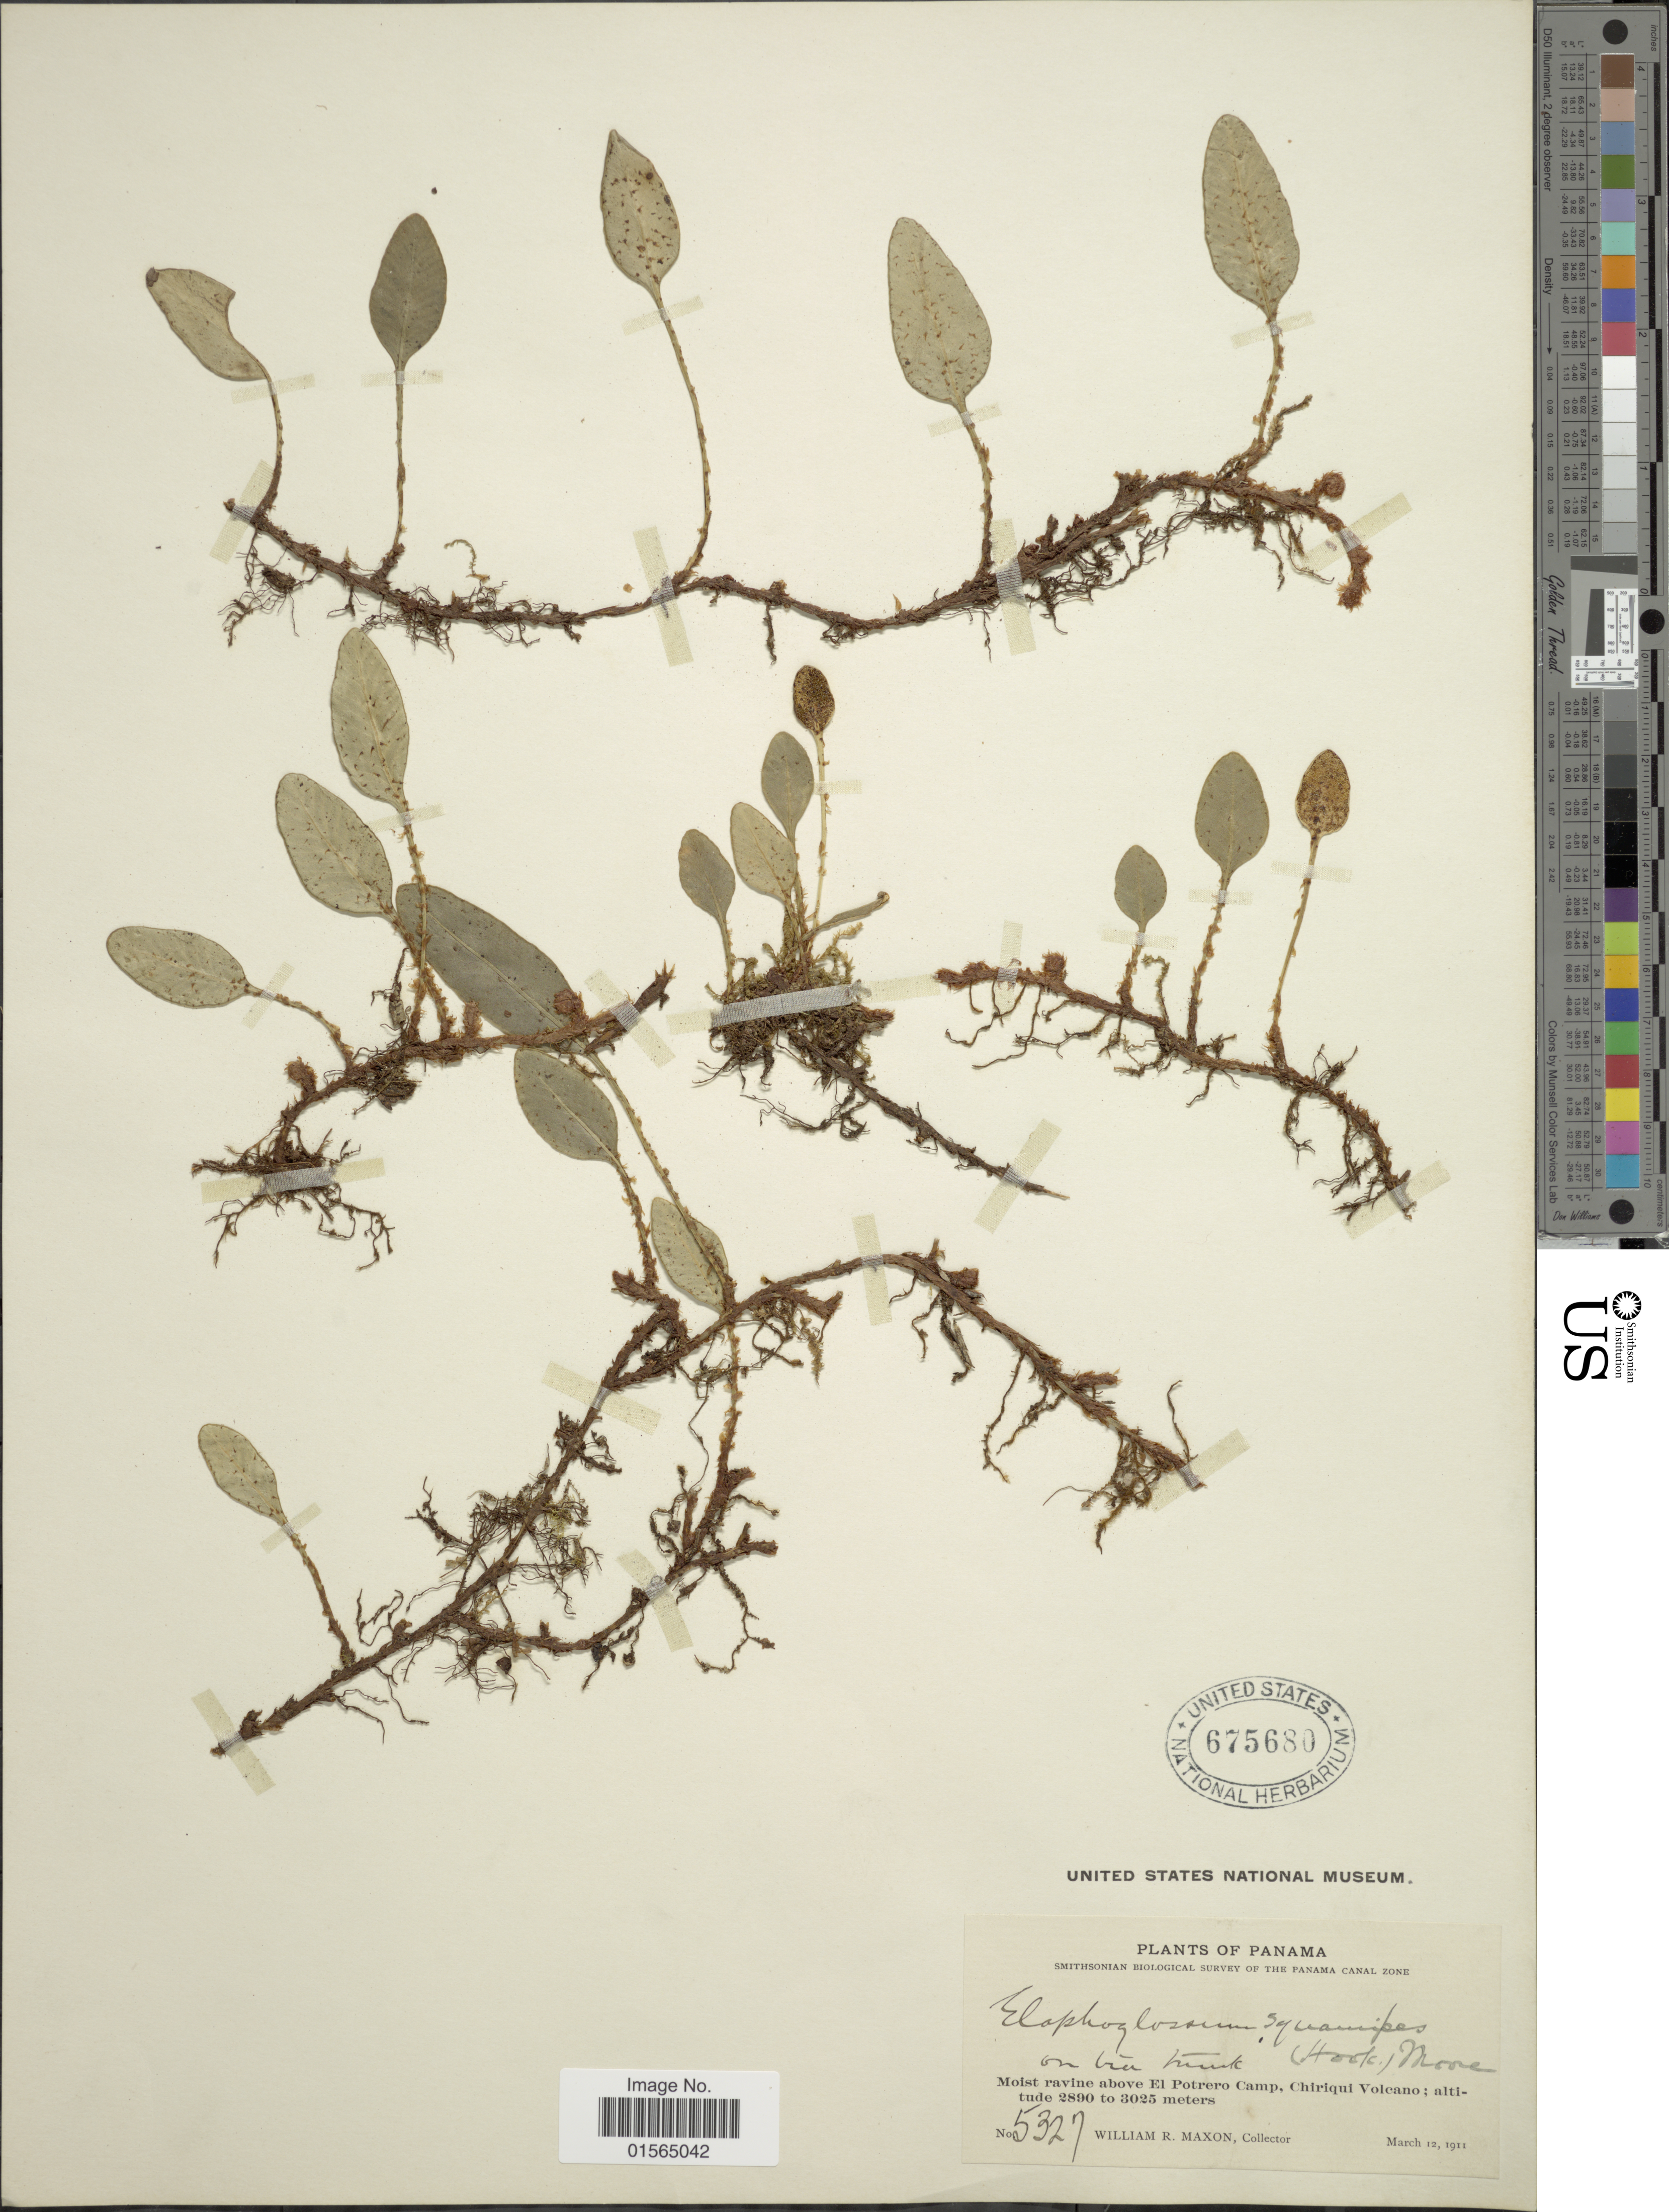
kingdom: Plantae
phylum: Tracheophyta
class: Polypodiopsida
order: Polypodiales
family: Dryopteridaceae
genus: Elaphoglossum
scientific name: Elaphoglossum squamipes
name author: (Hook.) T. Moore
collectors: W. R. Maxon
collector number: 5327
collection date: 1911-03-12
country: Panama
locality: Moist ravine above El Potrero Camp, Chiriqui Volcano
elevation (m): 2890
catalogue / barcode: US 675680